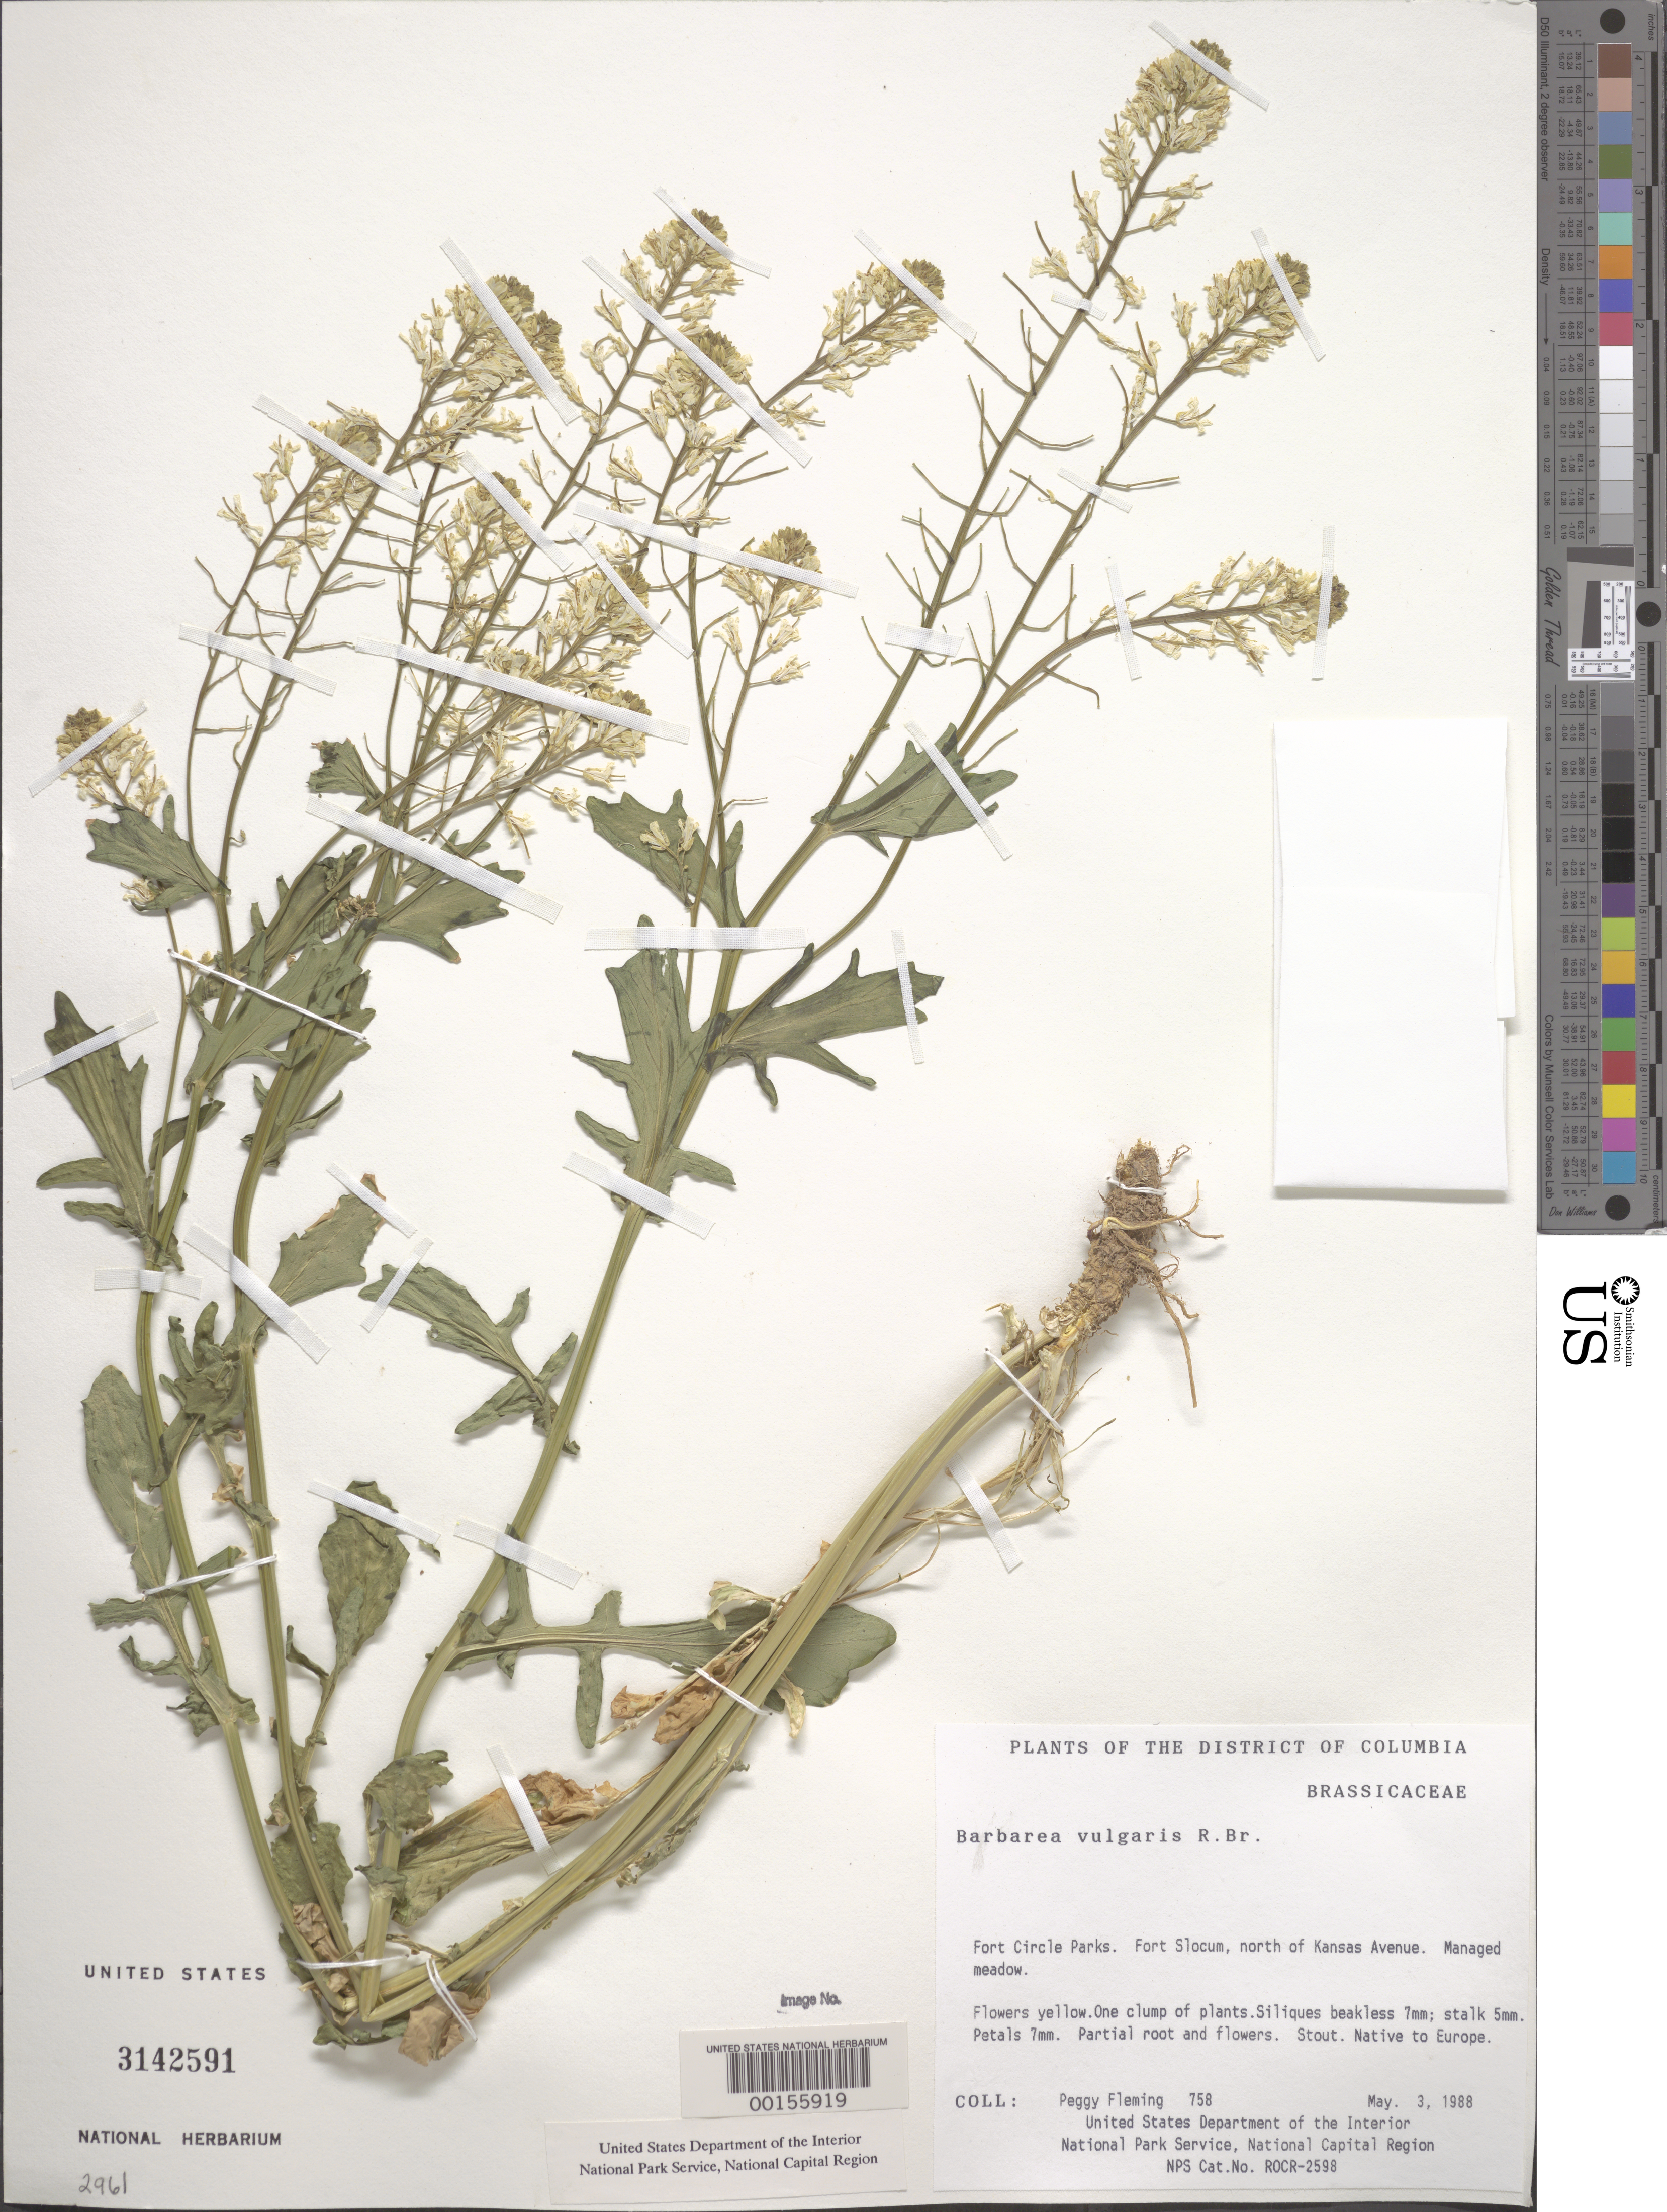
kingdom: Plantae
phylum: Tracheophyta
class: Magnoliopsida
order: Brassicales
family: Brassicaceae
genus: Barbarea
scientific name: Barbarea vulgaris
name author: W.T. Aiton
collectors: P. Fleming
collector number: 758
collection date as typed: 03 May 1988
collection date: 1988-05-03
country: United States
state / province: District of Columbia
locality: Fort Circle Parks, Fort Slocum, N of Kansas Ave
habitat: damaged meadow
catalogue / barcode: US 3142591